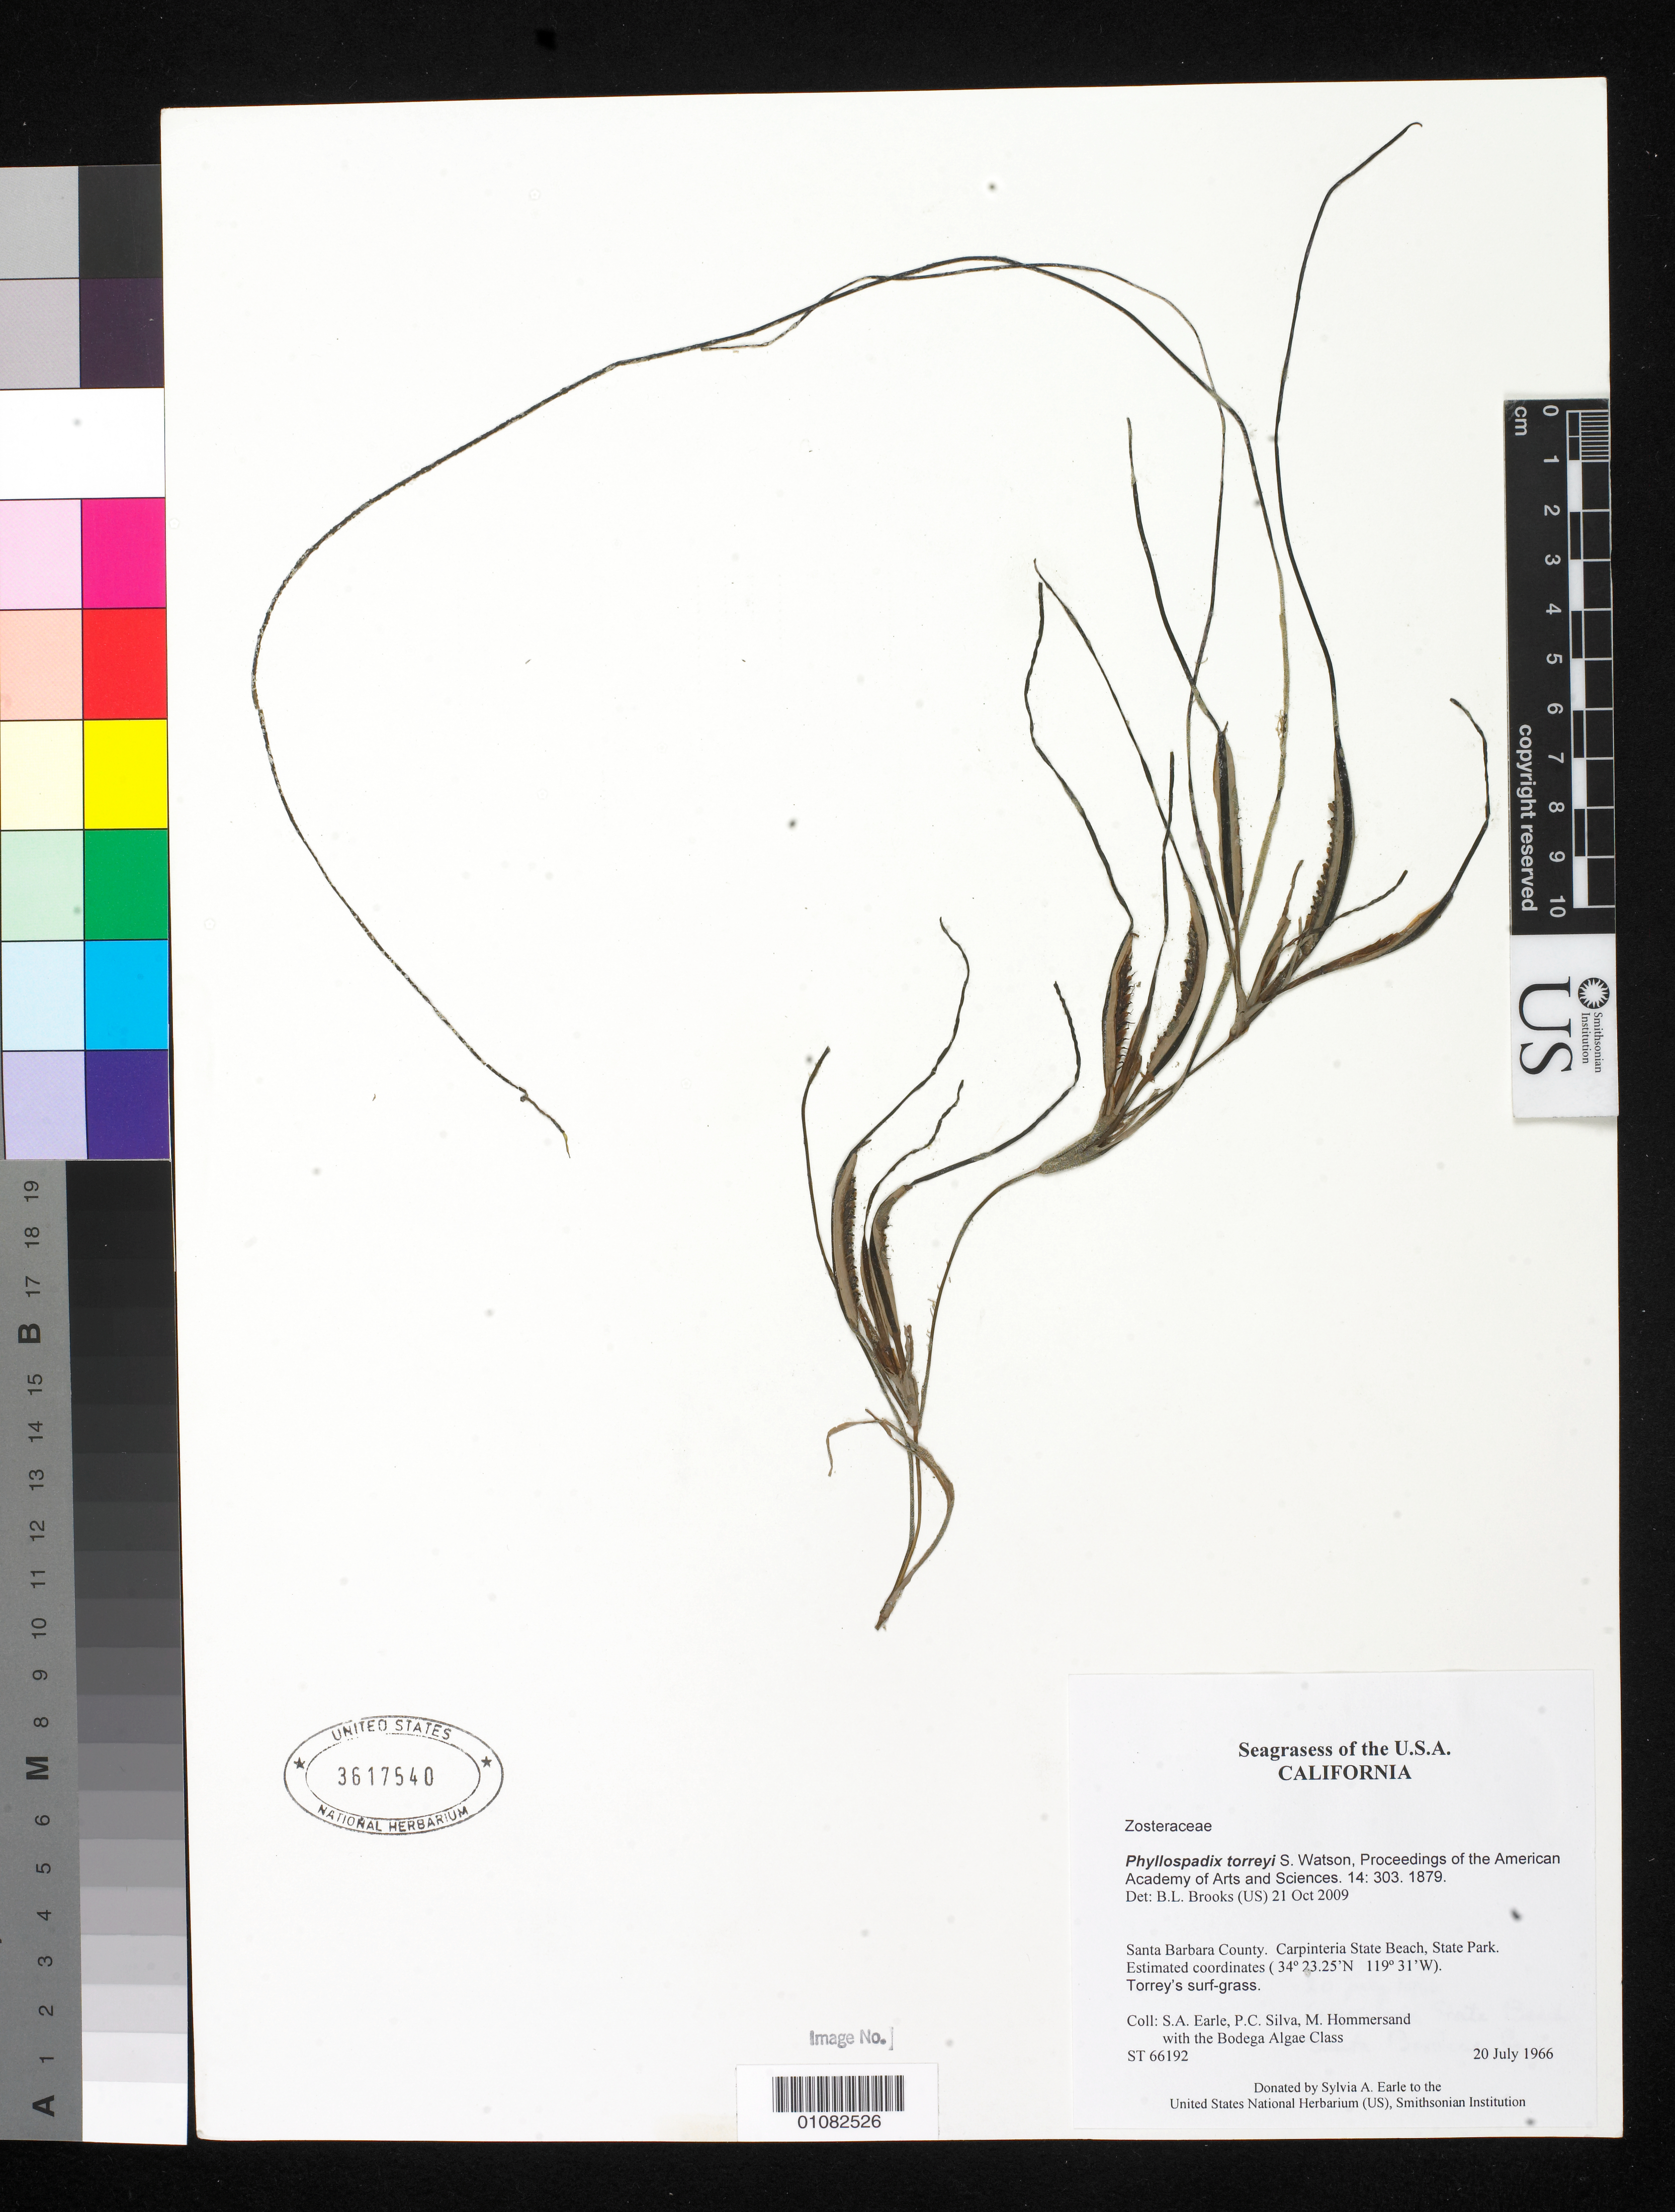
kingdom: Plantae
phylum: Tracheophyta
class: Liliopsida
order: Alismatales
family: Zosteraceae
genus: Phyllospadix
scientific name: Phyllospadix torreyi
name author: S. Watson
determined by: Brooks, B. L., (BOT), Smithsonian Institution - National Museum of Natural History (UNITED STATES)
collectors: S. A. Earle, P. C. Silva, M. H. Hommersand & Bodega Algae Class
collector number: ST66192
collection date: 1966-07-20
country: United States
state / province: California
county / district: Santa Barbara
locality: Carpinteria State Beach, State Park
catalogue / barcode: US 3617540